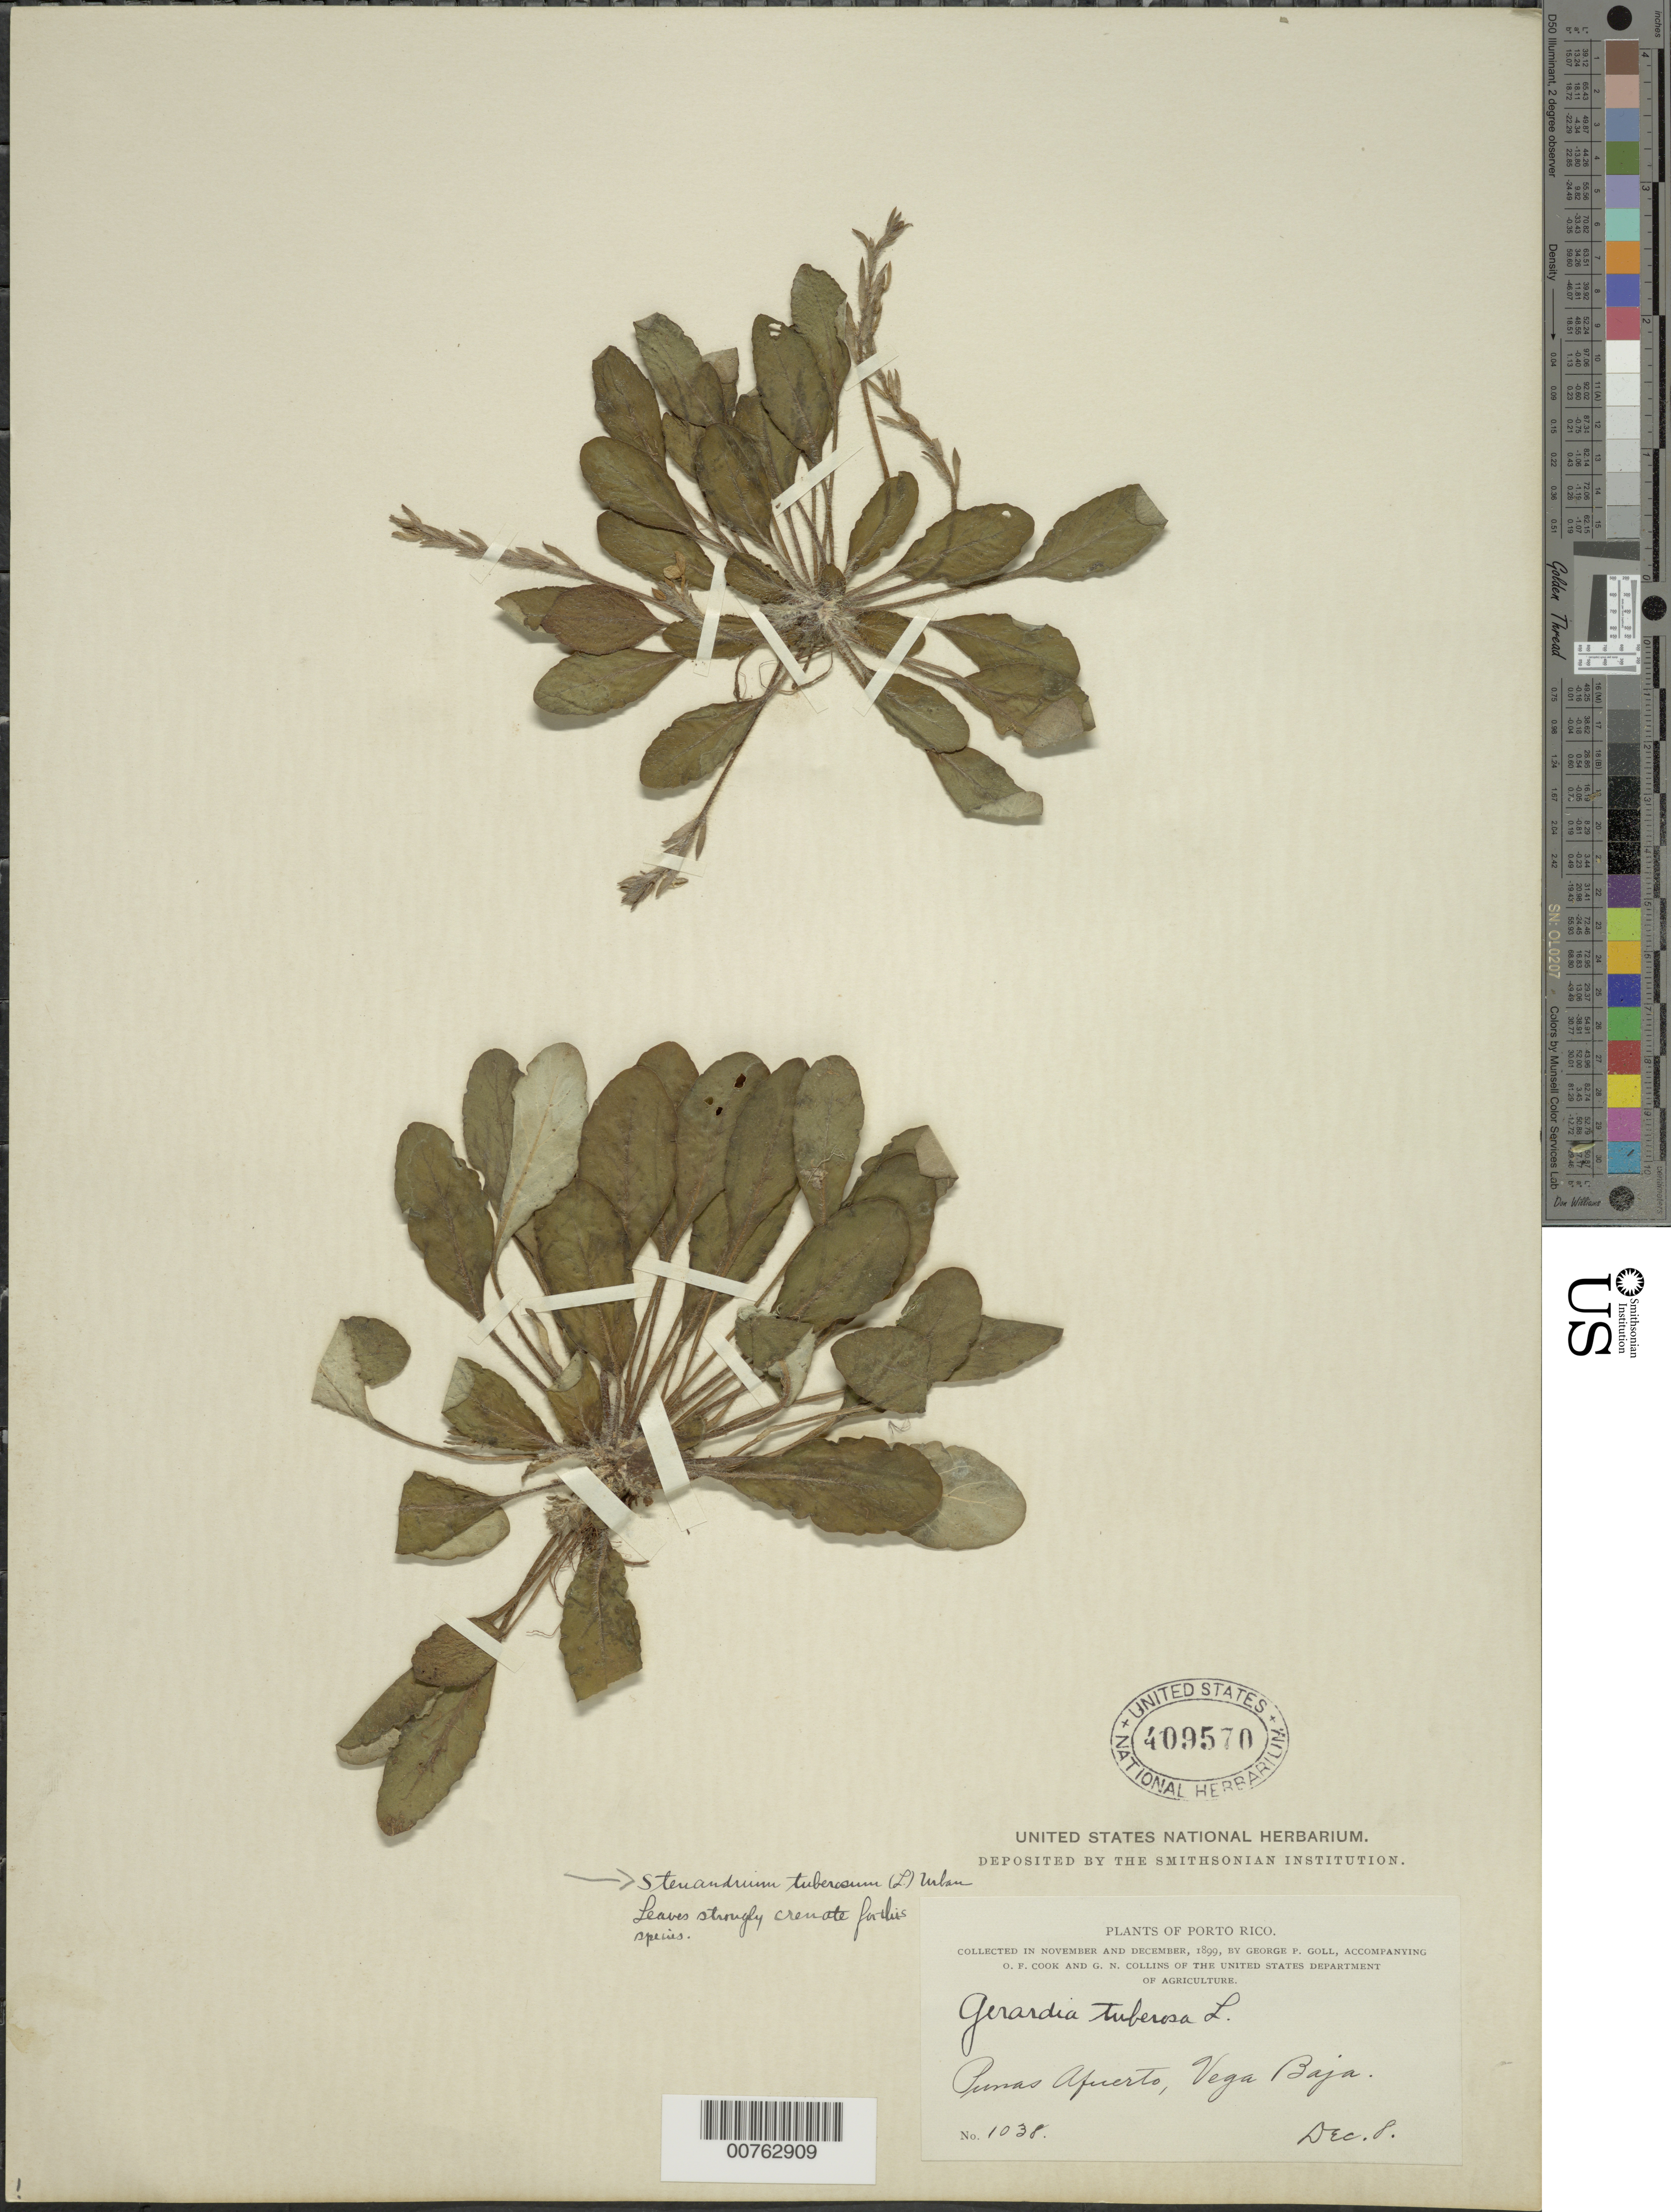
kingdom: Plantae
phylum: Tracheophyta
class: Magnoliopsida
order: Lamiales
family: Acanthaceae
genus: Stenandrium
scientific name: Stenandrium tuberosum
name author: (L.) Urb.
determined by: Acevedo-Rodríguez, P., (BOT), Smithsonian Institution - National Museum of Natural History (UNITED STATES)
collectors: G. Goll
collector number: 1038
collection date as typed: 08 Dec 1899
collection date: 1899-12-08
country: Puerto Rico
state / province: Vega Baja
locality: Punas Afuerto, Vega Baja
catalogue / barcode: US 409570